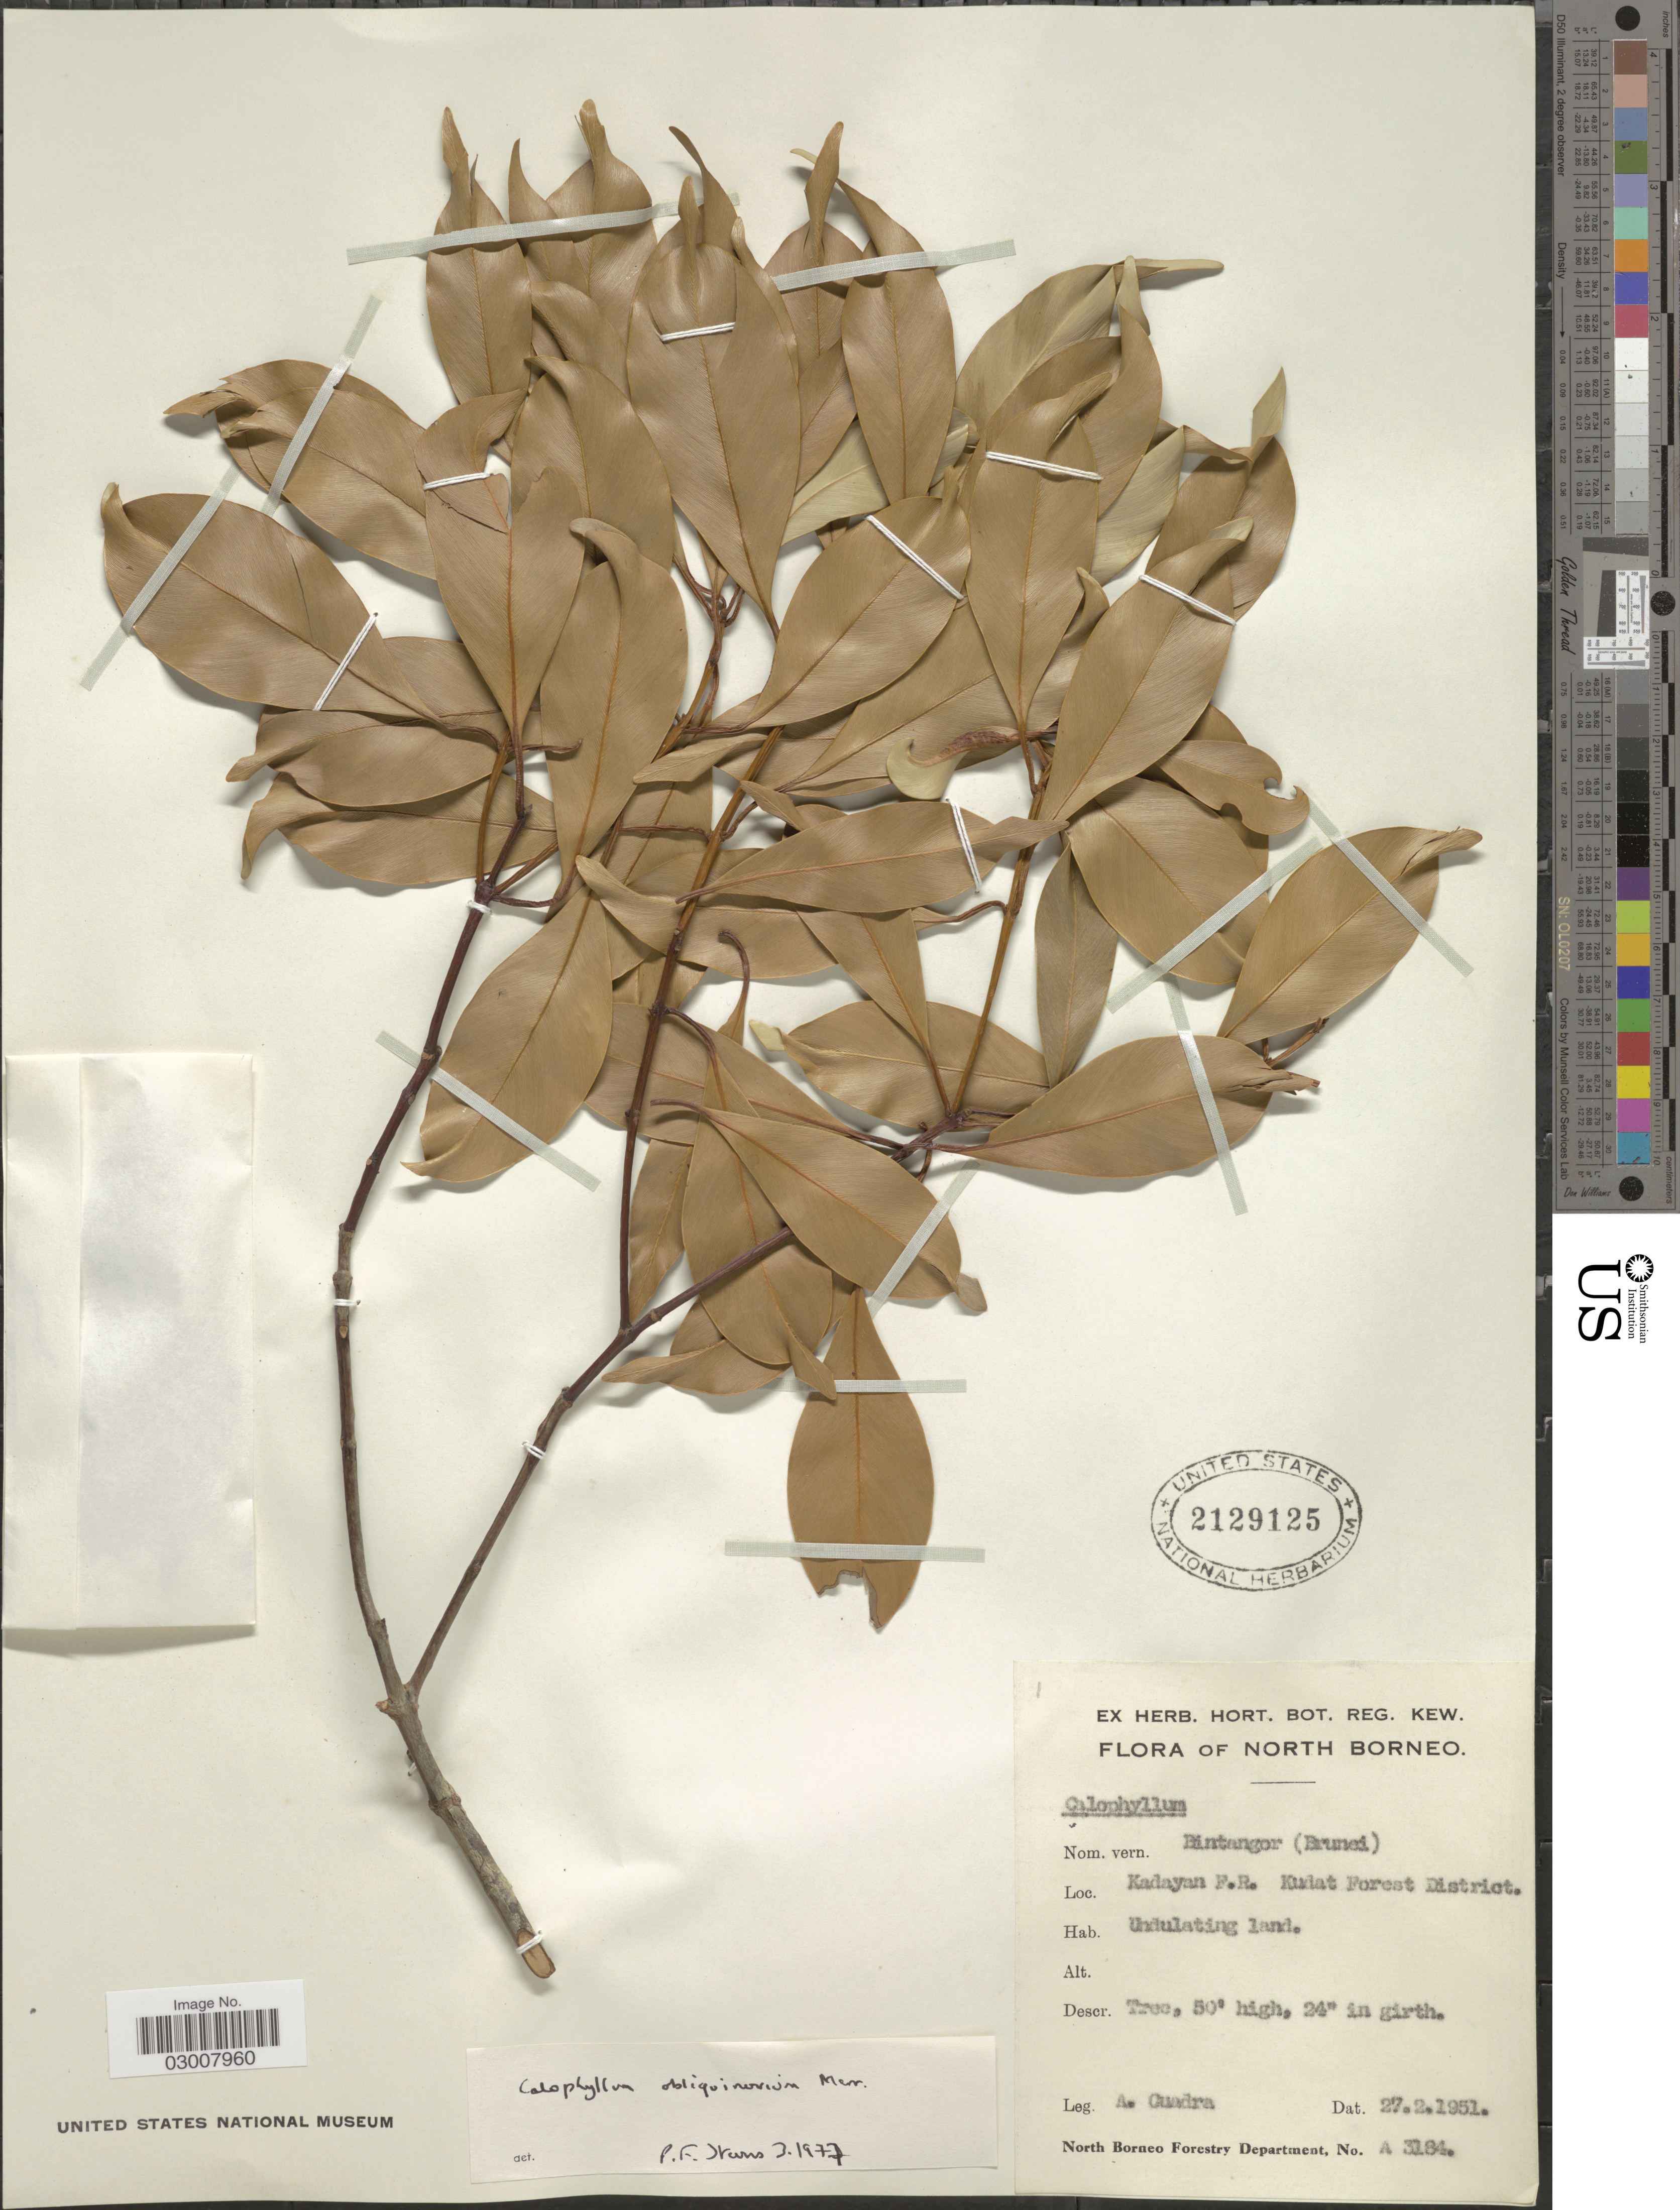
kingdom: Plantae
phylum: Tracheophyta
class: Magnoliopsida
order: Malpighiales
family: Calophyllaceae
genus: Calophyllum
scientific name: Calophyllum obliquinervium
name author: Merr.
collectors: A. Cuadra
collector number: A 3184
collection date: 1951-02-27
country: Malaysia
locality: North Borneo. Kadayan F.R. Kudat Forest District.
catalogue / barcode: US 2129125